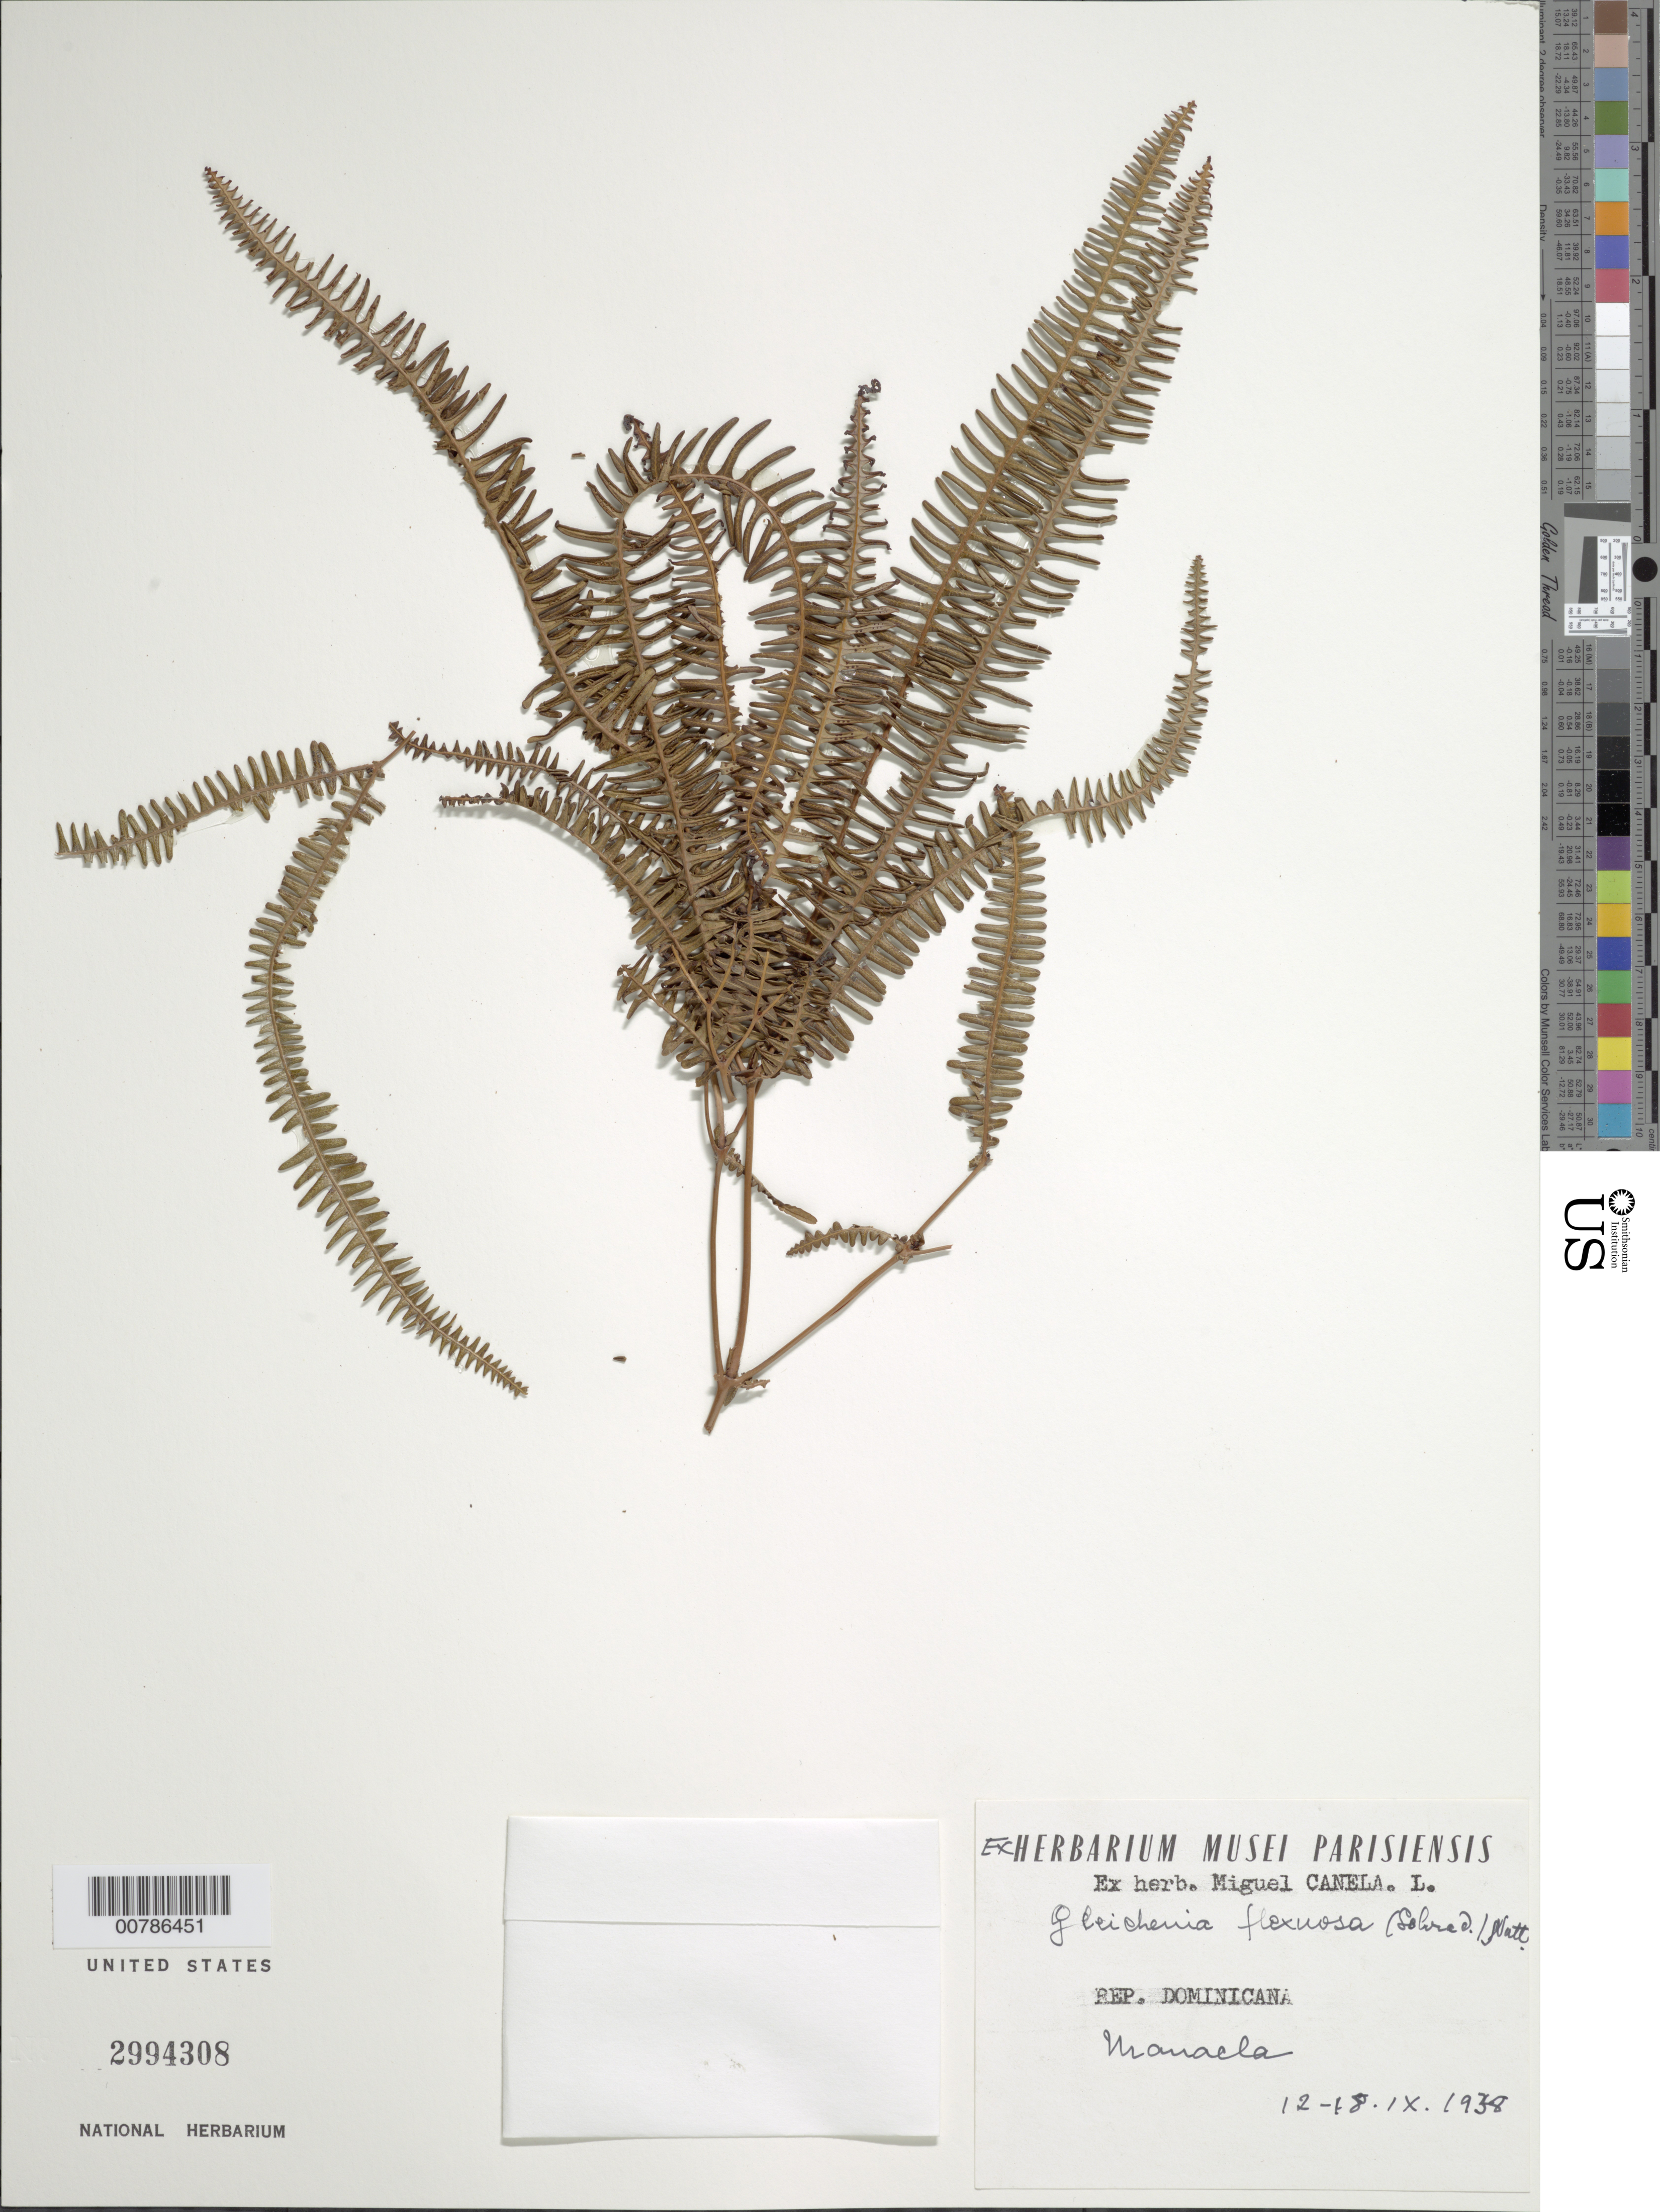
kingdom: Plantae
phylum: Tracheophyta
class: Polypodiopsida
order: Gleicheniales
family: Gleicheniaceae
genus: Dicranopteris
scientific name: Dicranopteris flexuosa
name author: (Schrad.) Underw.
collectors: M. Canela Lazaro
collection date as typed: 12 Sep 1938 to 18 Sep 1938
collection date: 1938-09-12/1938-09-18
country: Dominican Republic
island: Hispaniola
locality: Manacla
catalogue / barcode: US 2994308